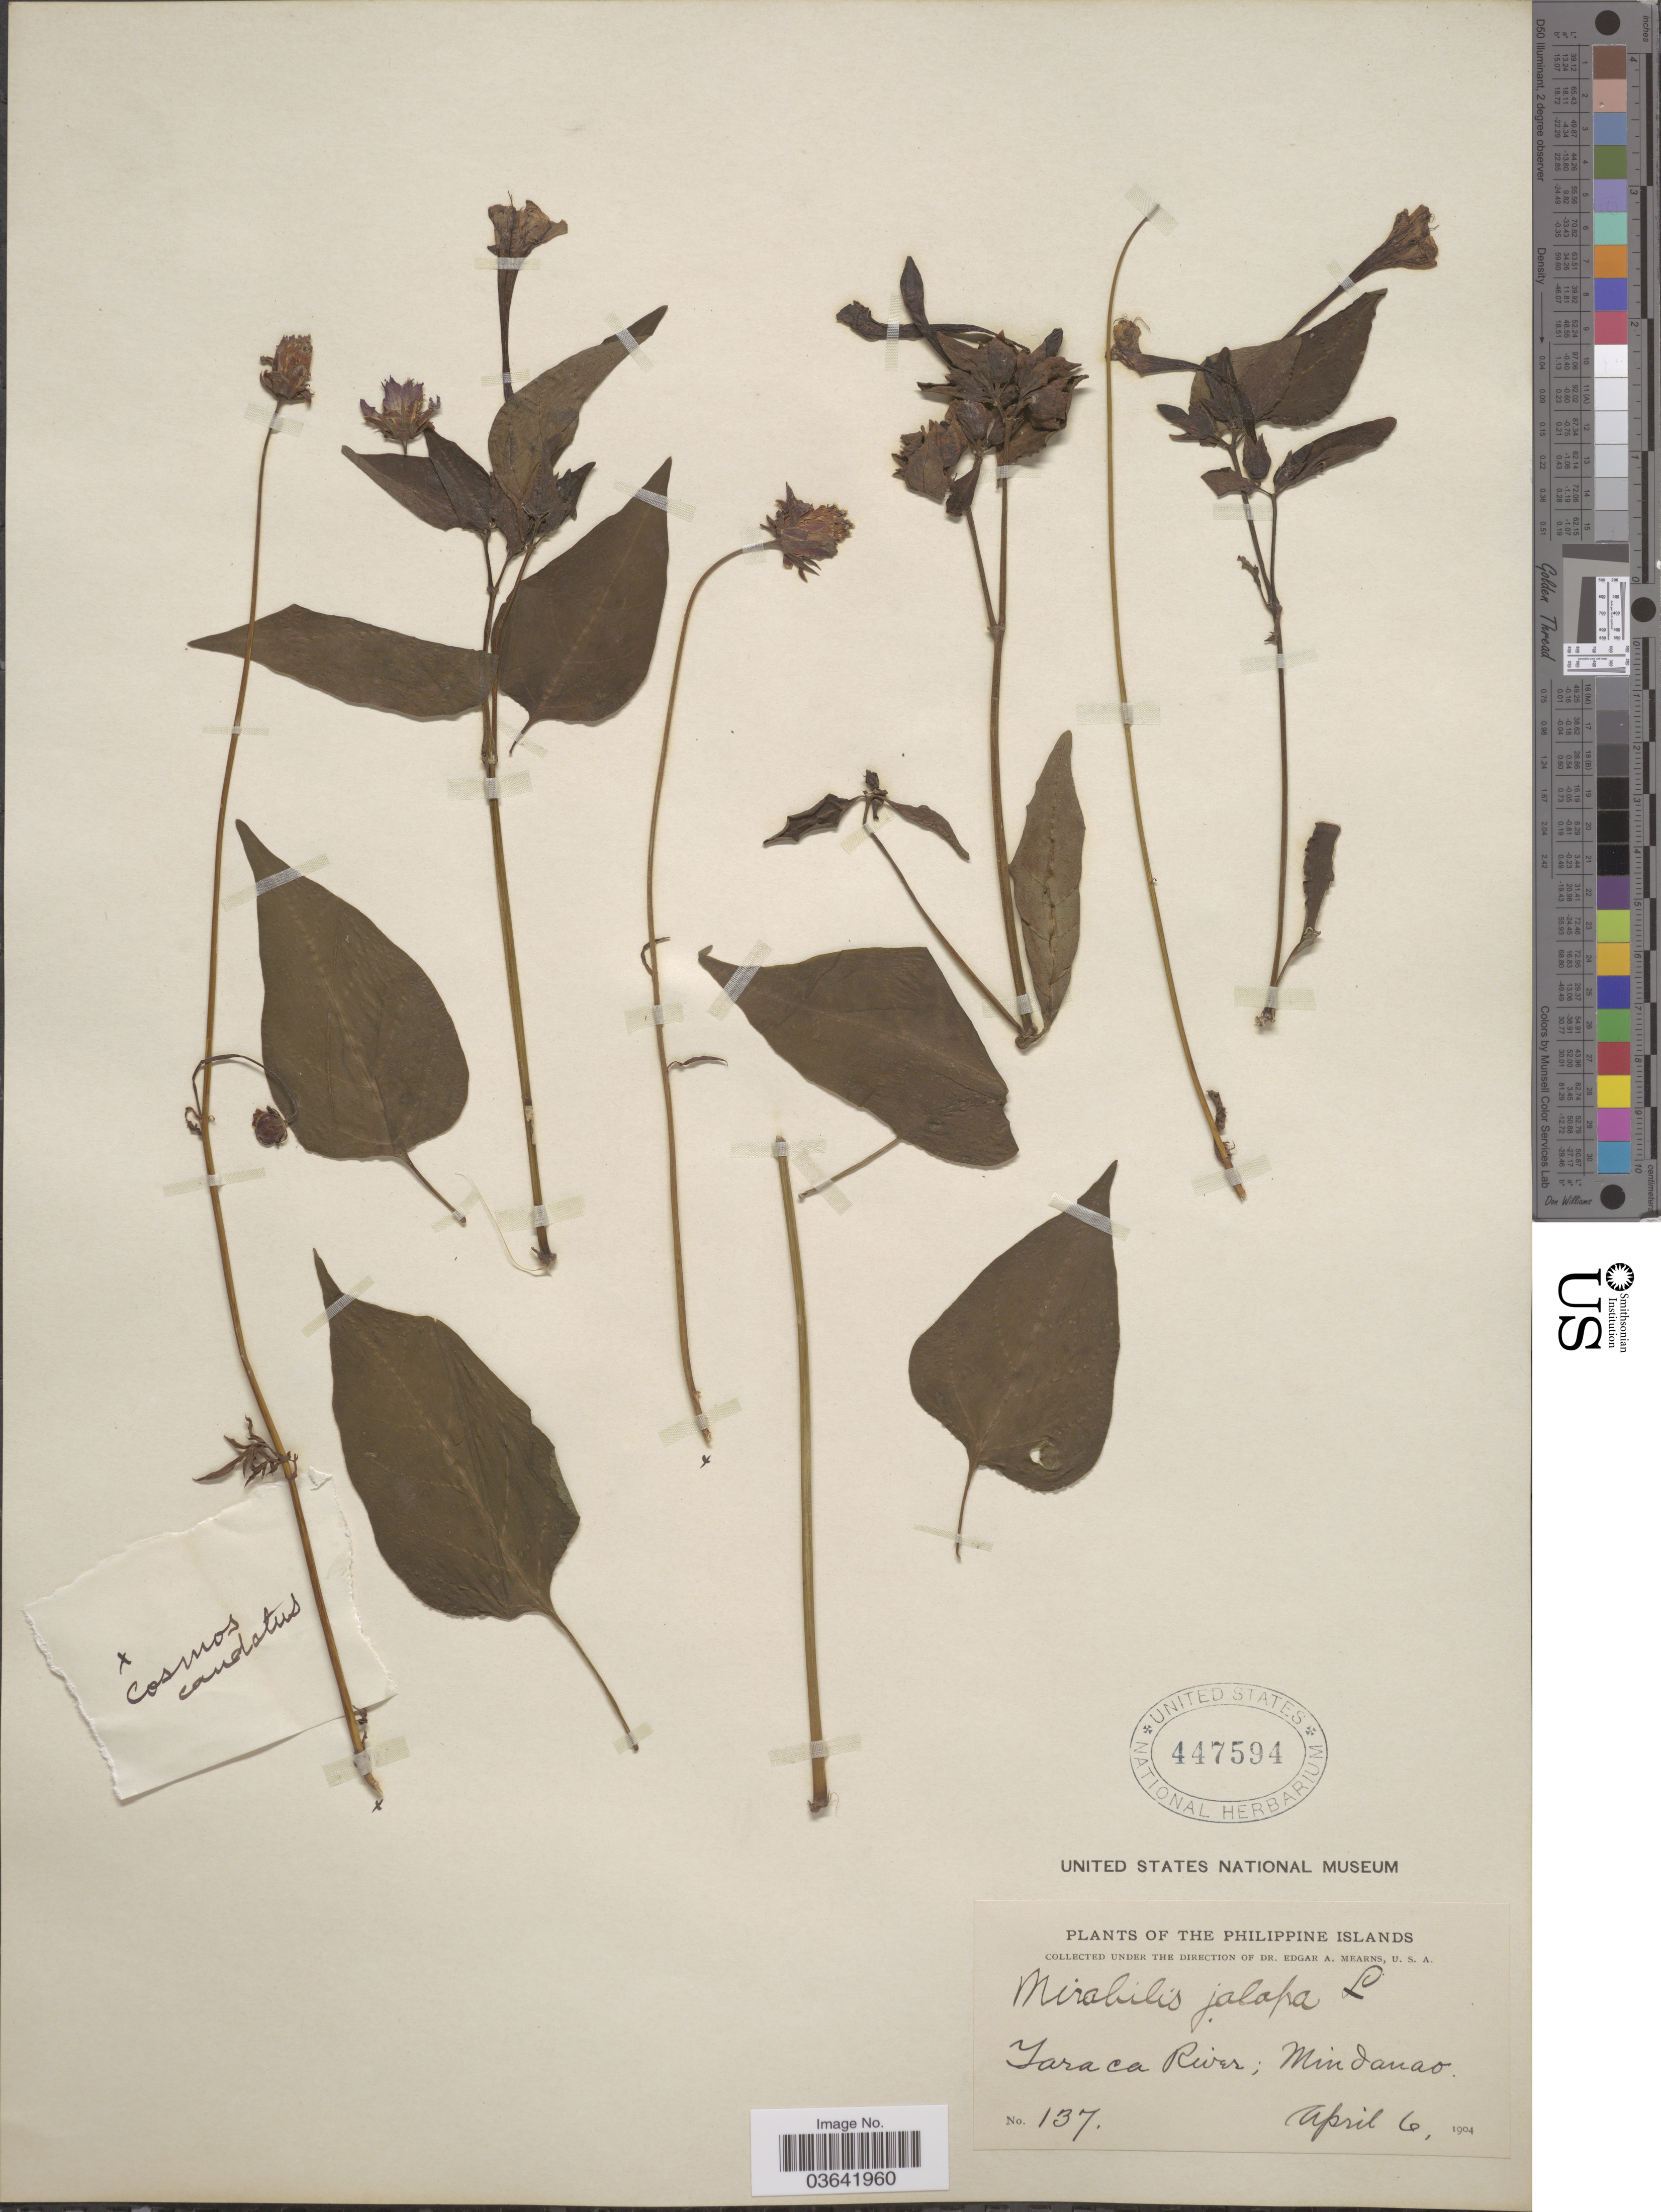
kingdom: Plantae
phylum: Tracheophyta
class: Magnoliopsida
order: Caryophyllales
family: Nyctaginaceae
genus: Mirabilis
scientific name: Mirabilis jalapa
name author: L.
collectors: E. A. Mearns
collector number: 137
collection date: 1904-04-06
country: Philippines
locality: Taraca River; Mindanao.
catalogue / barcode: US 447594